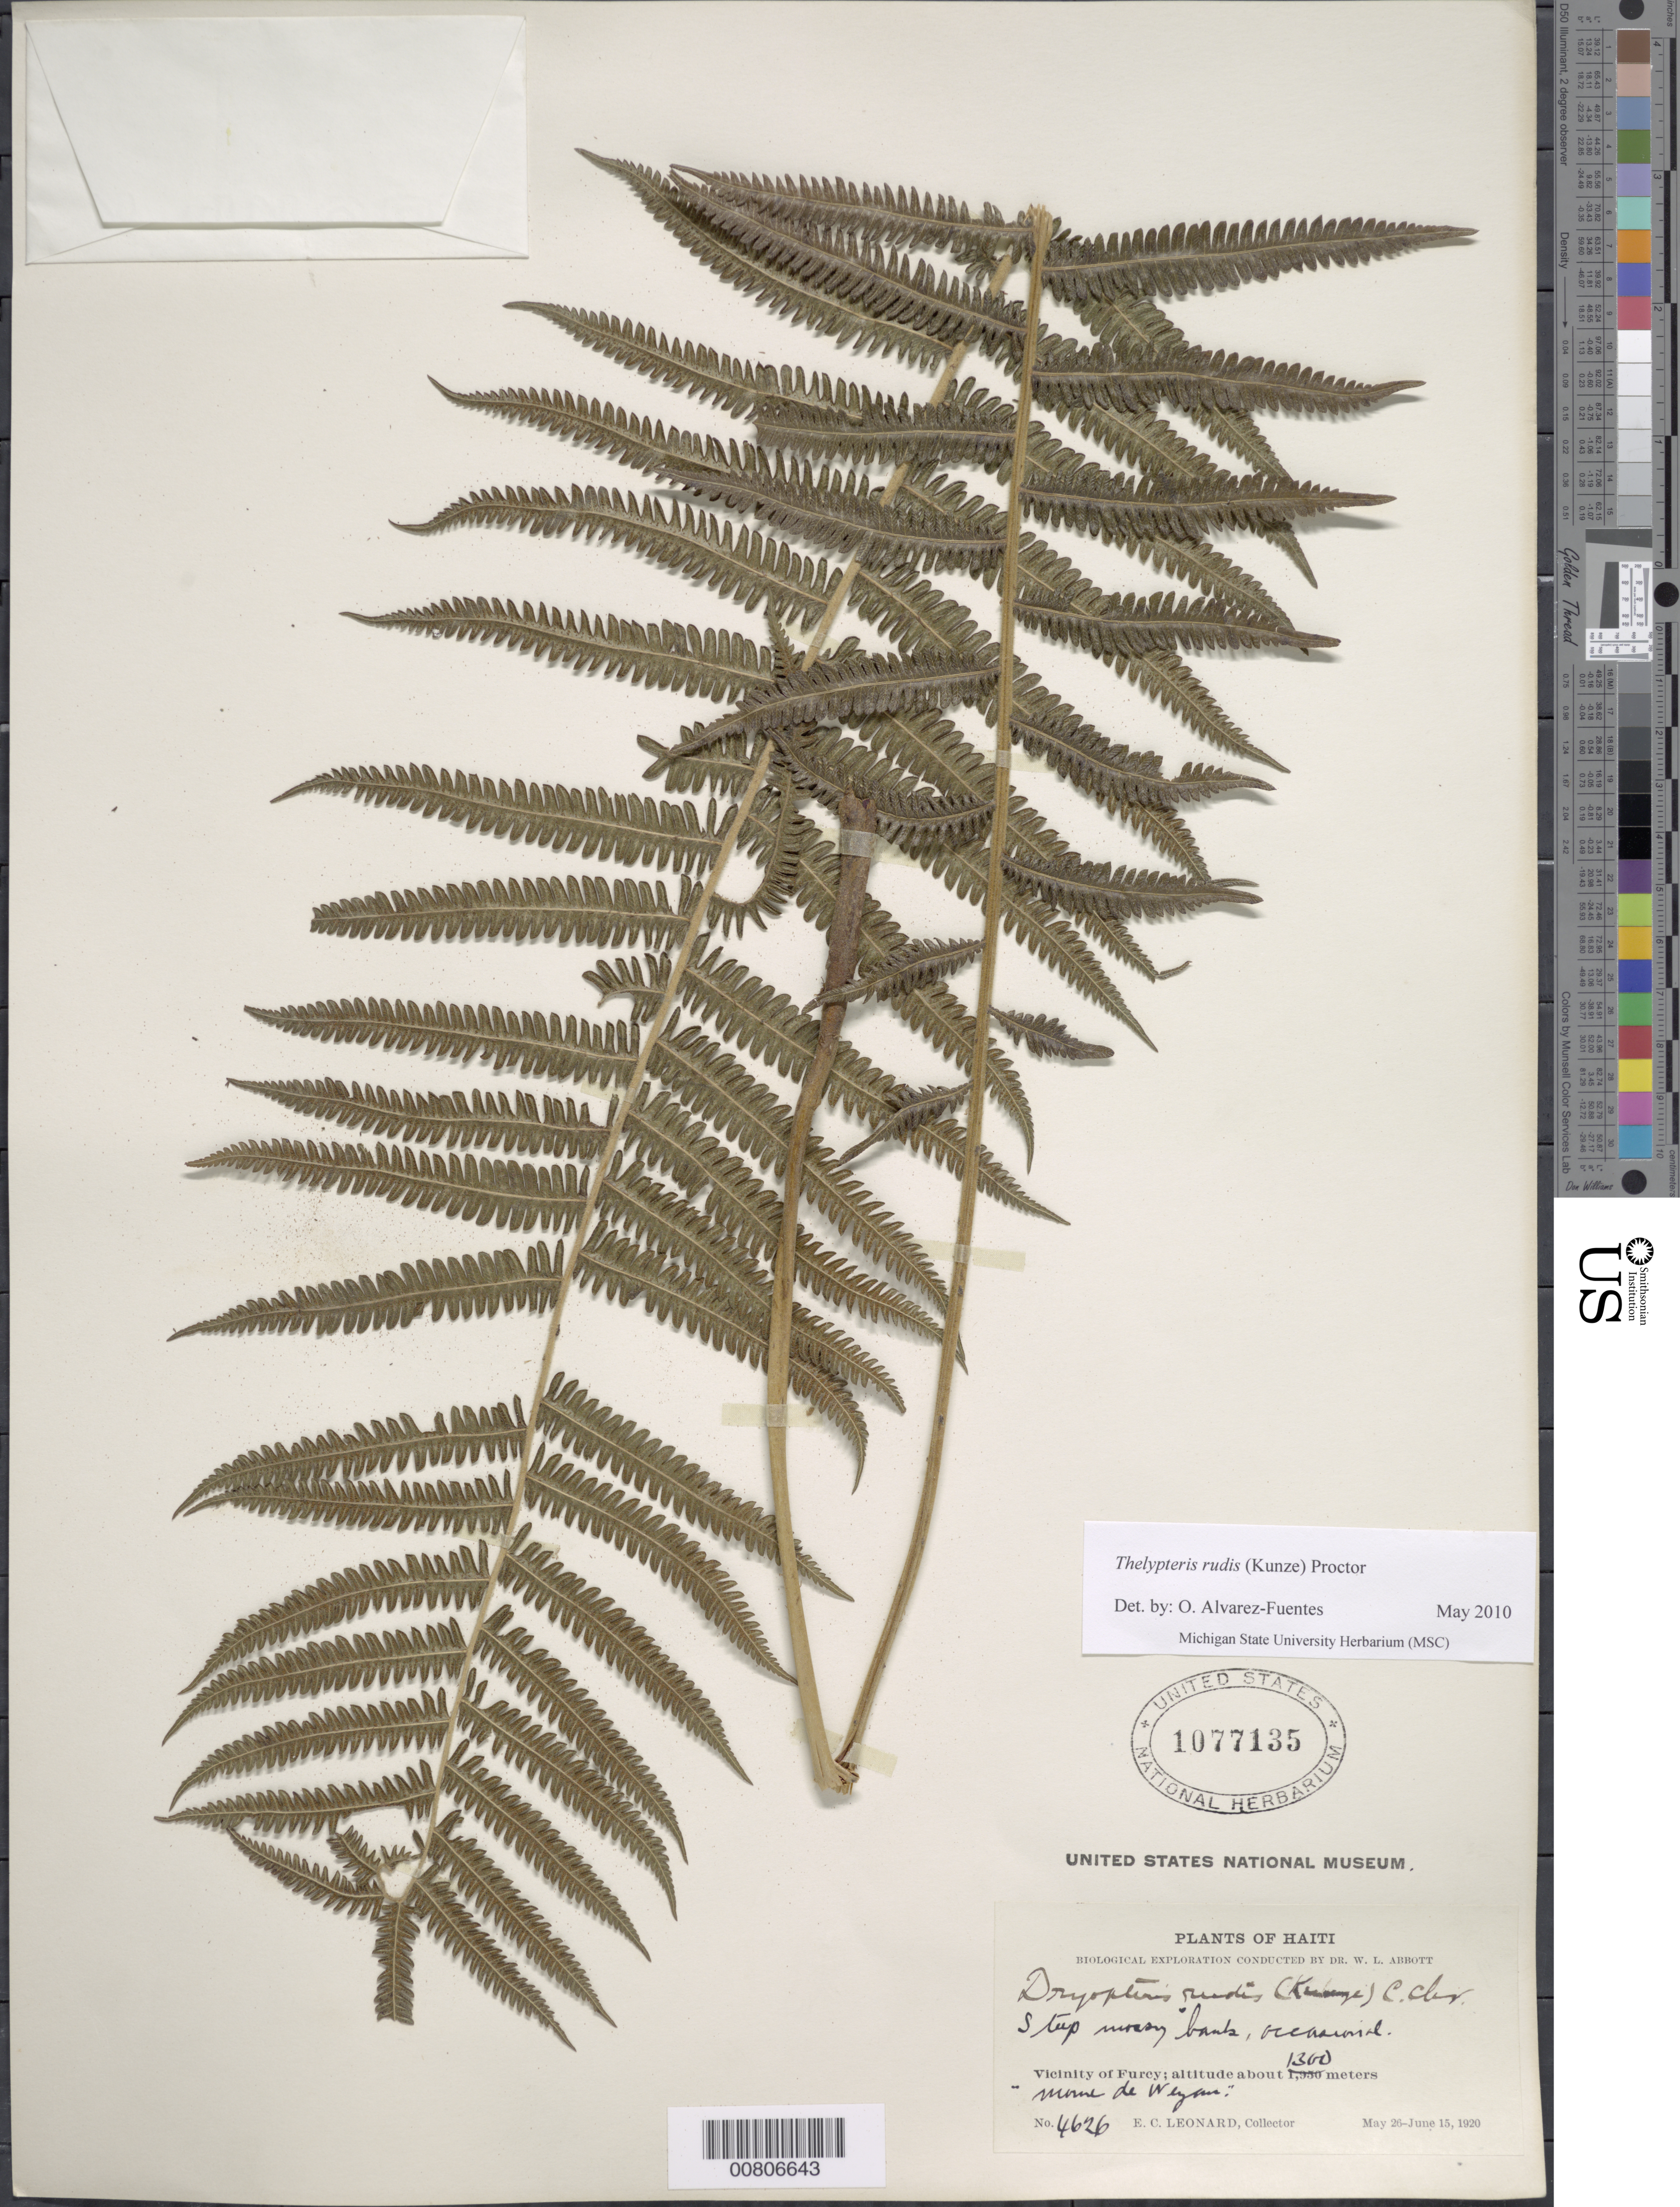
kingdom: Plantae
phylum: Tracheophyta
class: Polypodiopsida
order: Polypodiales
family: Thelypteridaceae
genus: Amauropelta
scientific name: Amauropelta rudis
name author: (Kunze) Pic. Serm.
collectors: E. C. Leonard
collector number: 4262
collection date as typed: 26 May 1920 15 Jun 1920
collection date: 1920-05-26/1920-06-15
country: Haiti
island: Hispaniola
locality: Furcy vicinity, Morne de Weyan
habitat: Steep mossy bank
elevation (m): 1300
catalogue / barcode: US 1077135